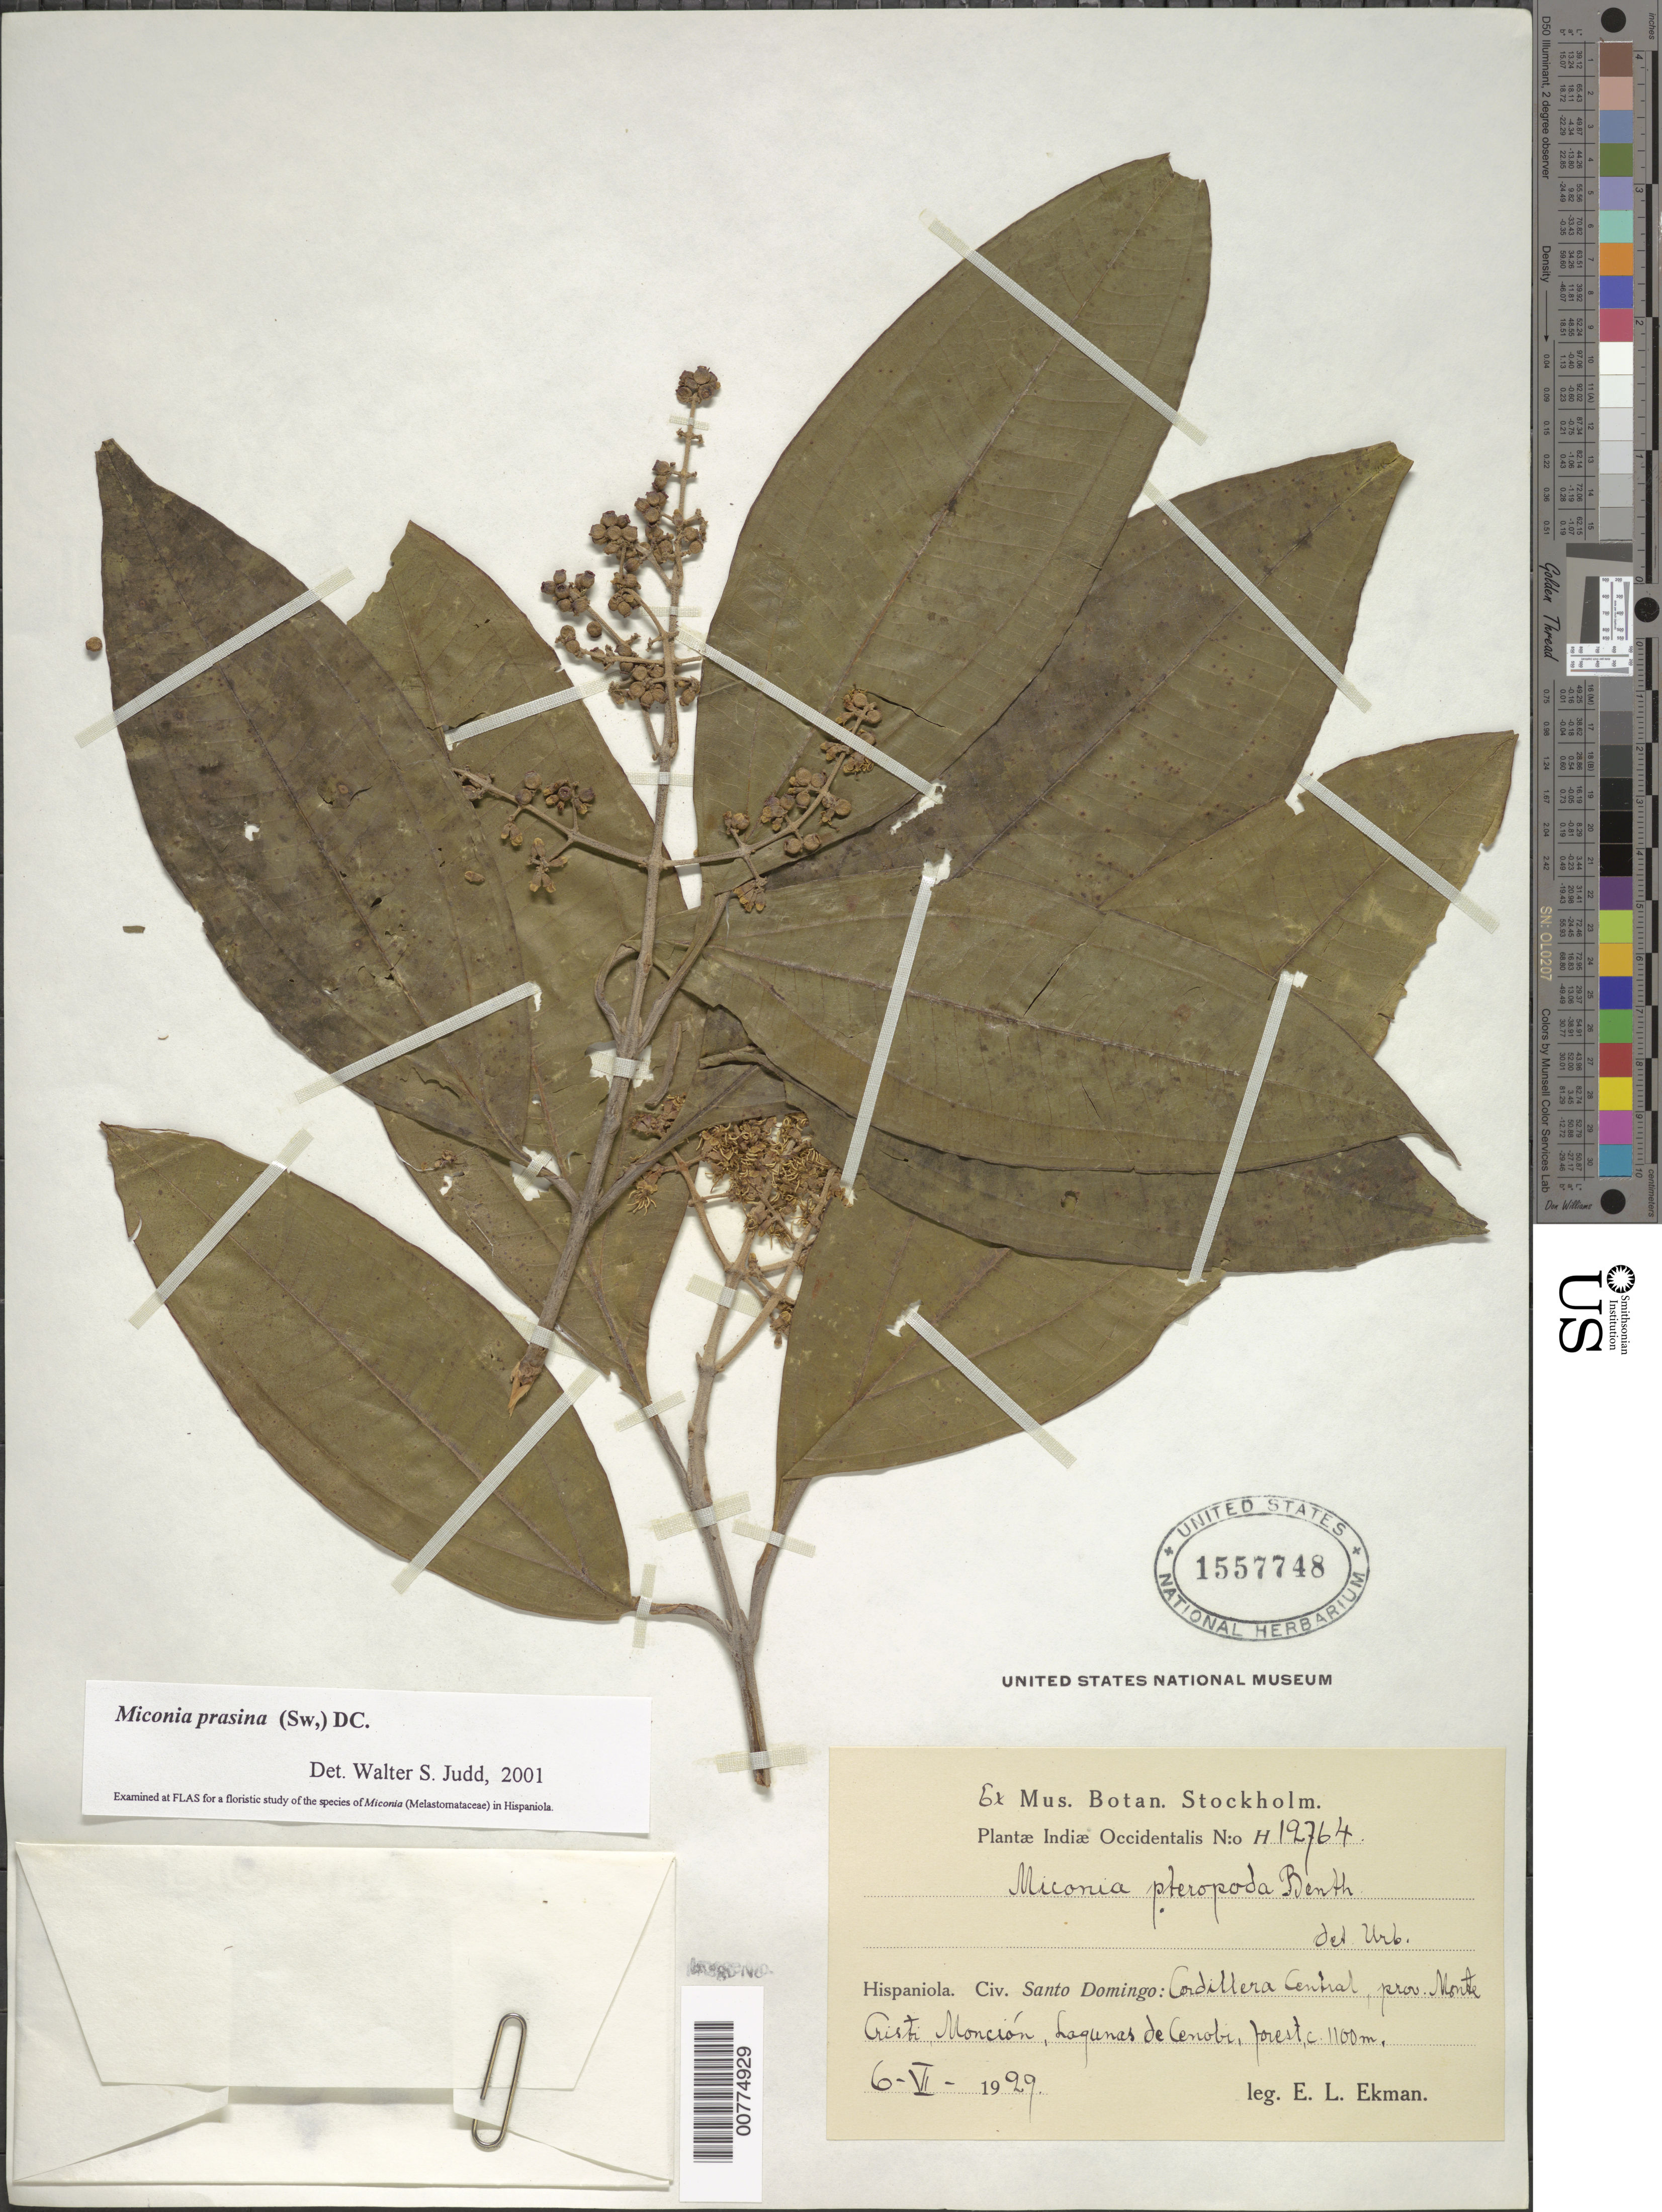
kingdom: Plantae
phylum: Tracheophyta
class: Magnoliopsida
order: Myrtales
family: Melastomataceae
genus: Miconia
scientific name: Miconia prasina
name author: (Sw.) DC.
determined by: Judd, Walter S.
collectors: E. L. Ekman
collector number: H 12764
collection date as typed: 06 Jun 1929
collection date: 1929-06-06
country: Dominican Republic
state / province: Monte Cristi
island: Hispaniola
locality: Cordillera Central, Monción, Lagunas de Cenobi.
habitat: Forest.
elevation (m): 1100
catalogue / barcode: US 1557748